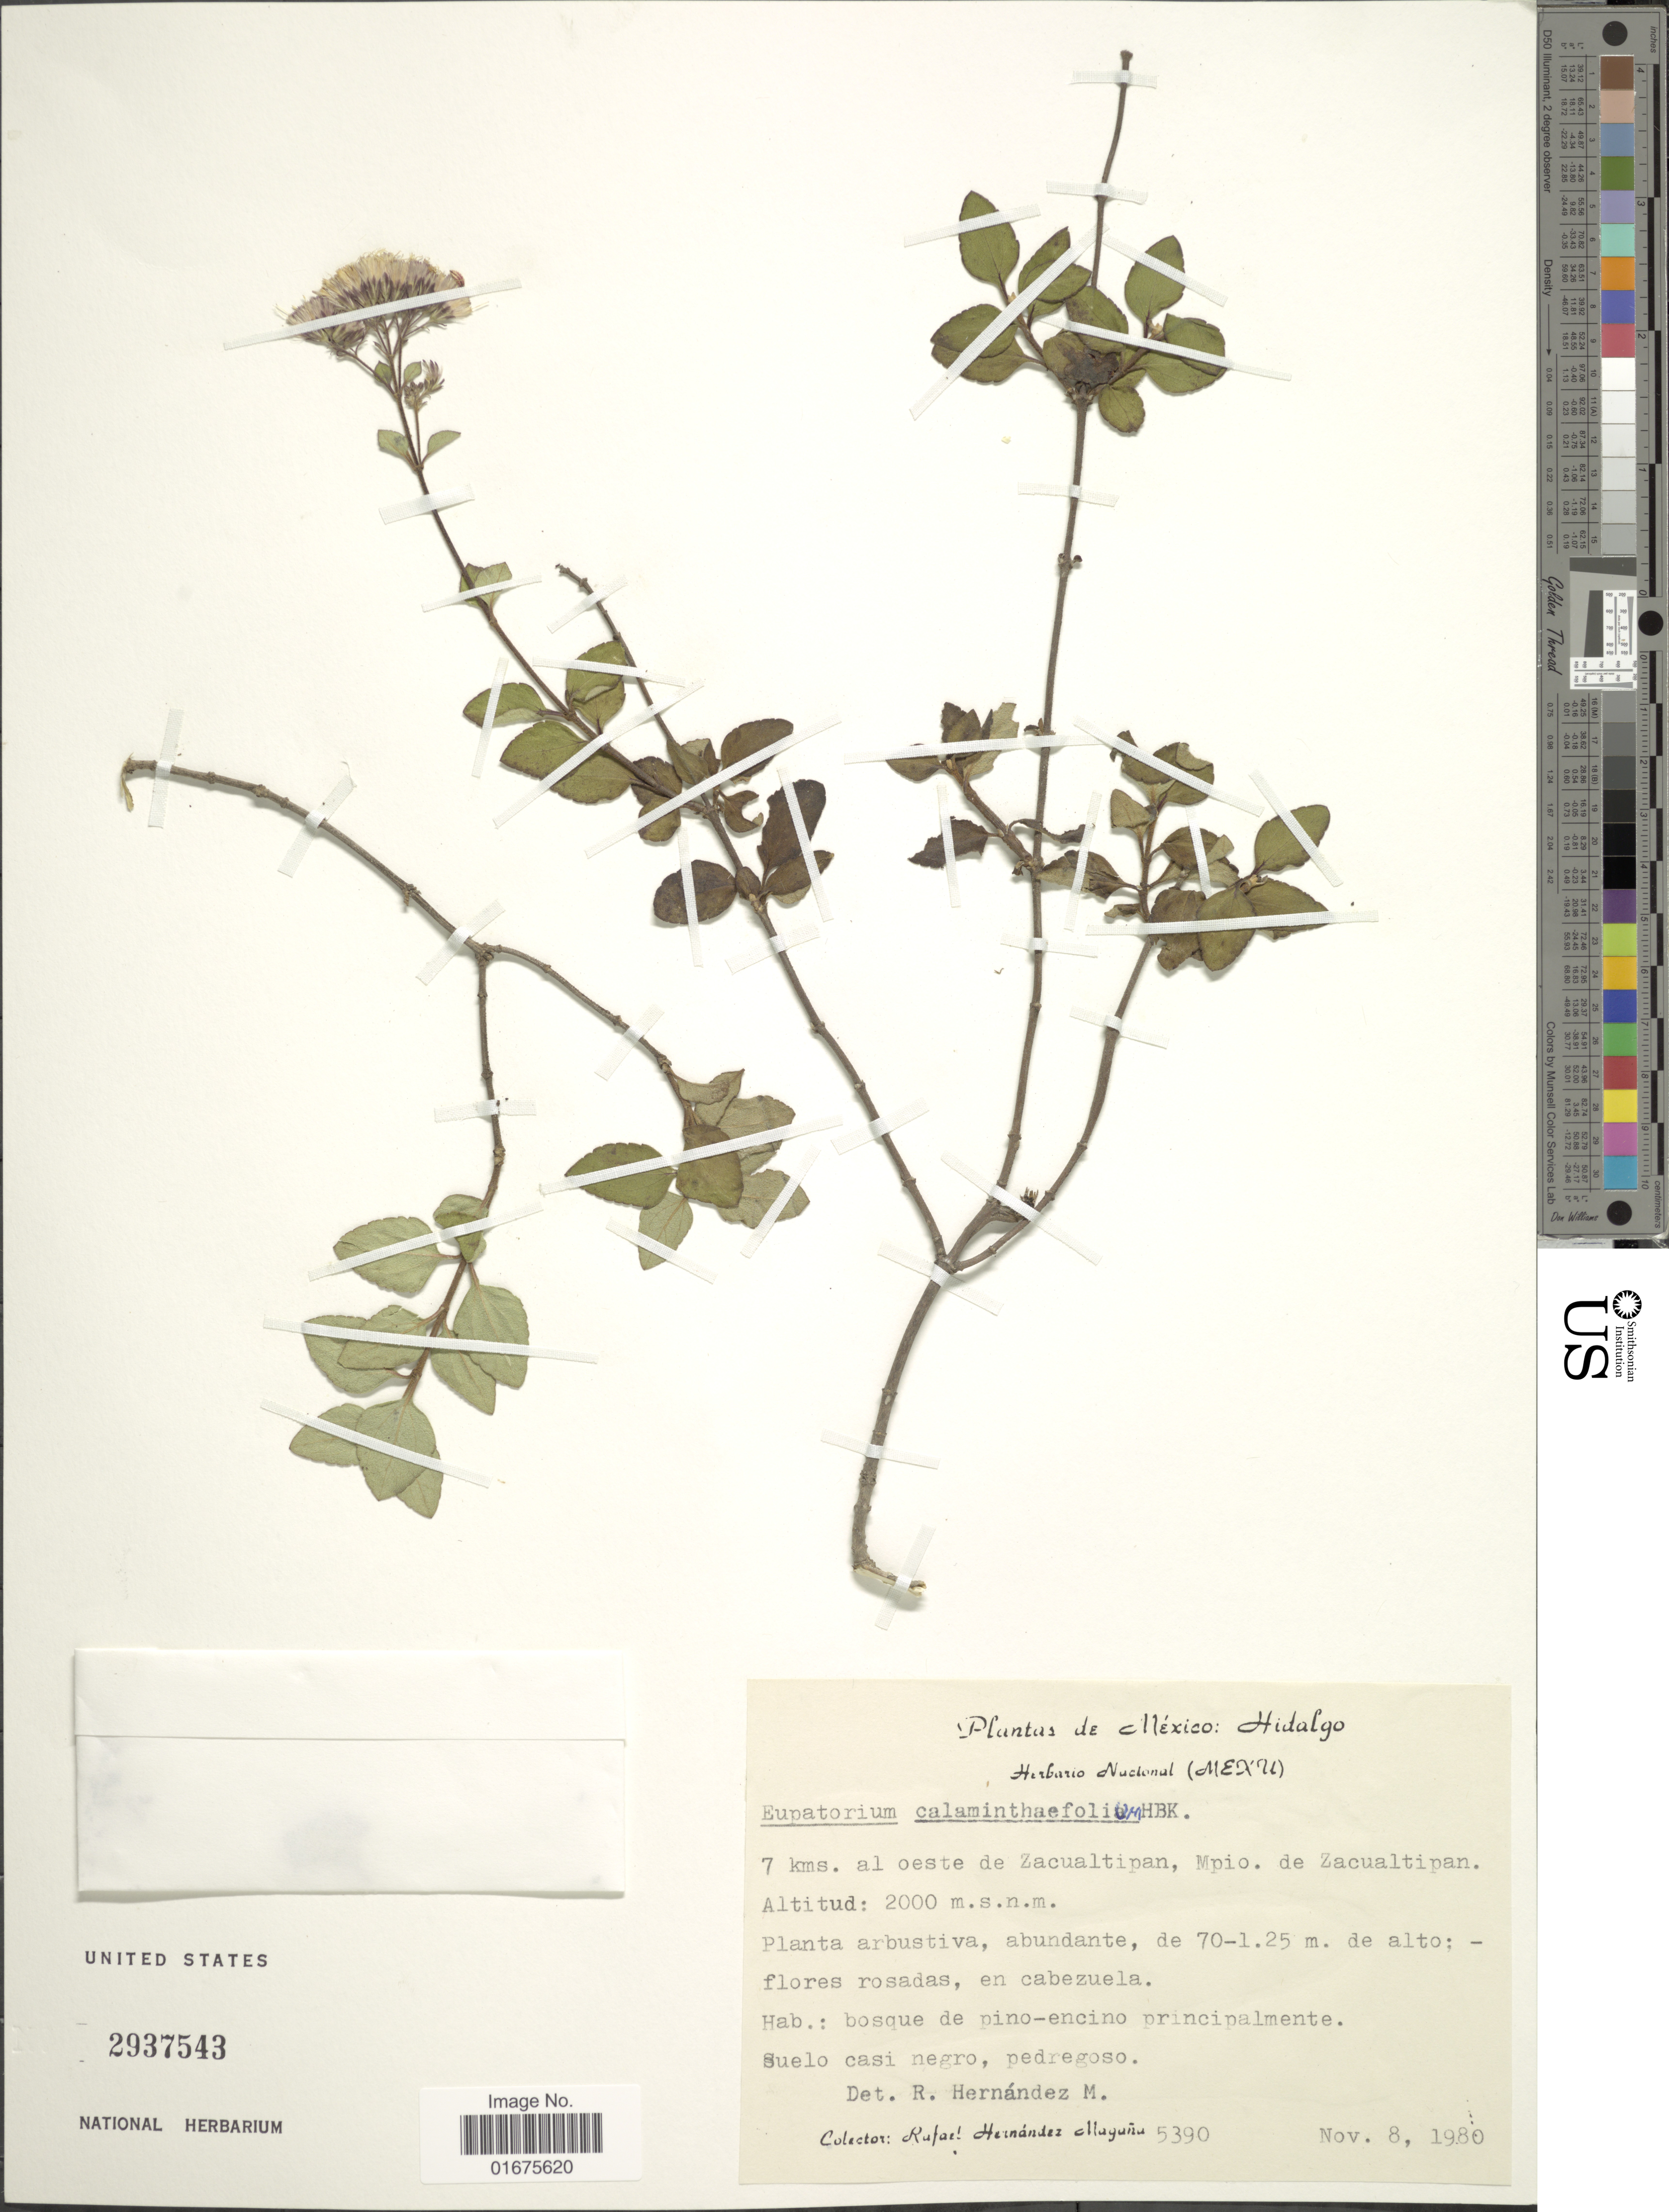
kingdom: Plantae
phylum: Tracheophyta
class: Magnoliopsida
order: Asterales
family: Asteraceae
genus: Ageratina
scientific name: Ageratina calaminthaefolia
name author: (Kunth) R.M. King & H. Rob.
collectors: R. Magana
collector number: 5390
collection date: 1980-11-08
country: Mexico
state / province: Hidalgo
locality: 1 kms. al oeste de Zacualtipan, Mpio. de Zacualtipan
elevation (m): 2000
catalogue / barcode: US 2937543